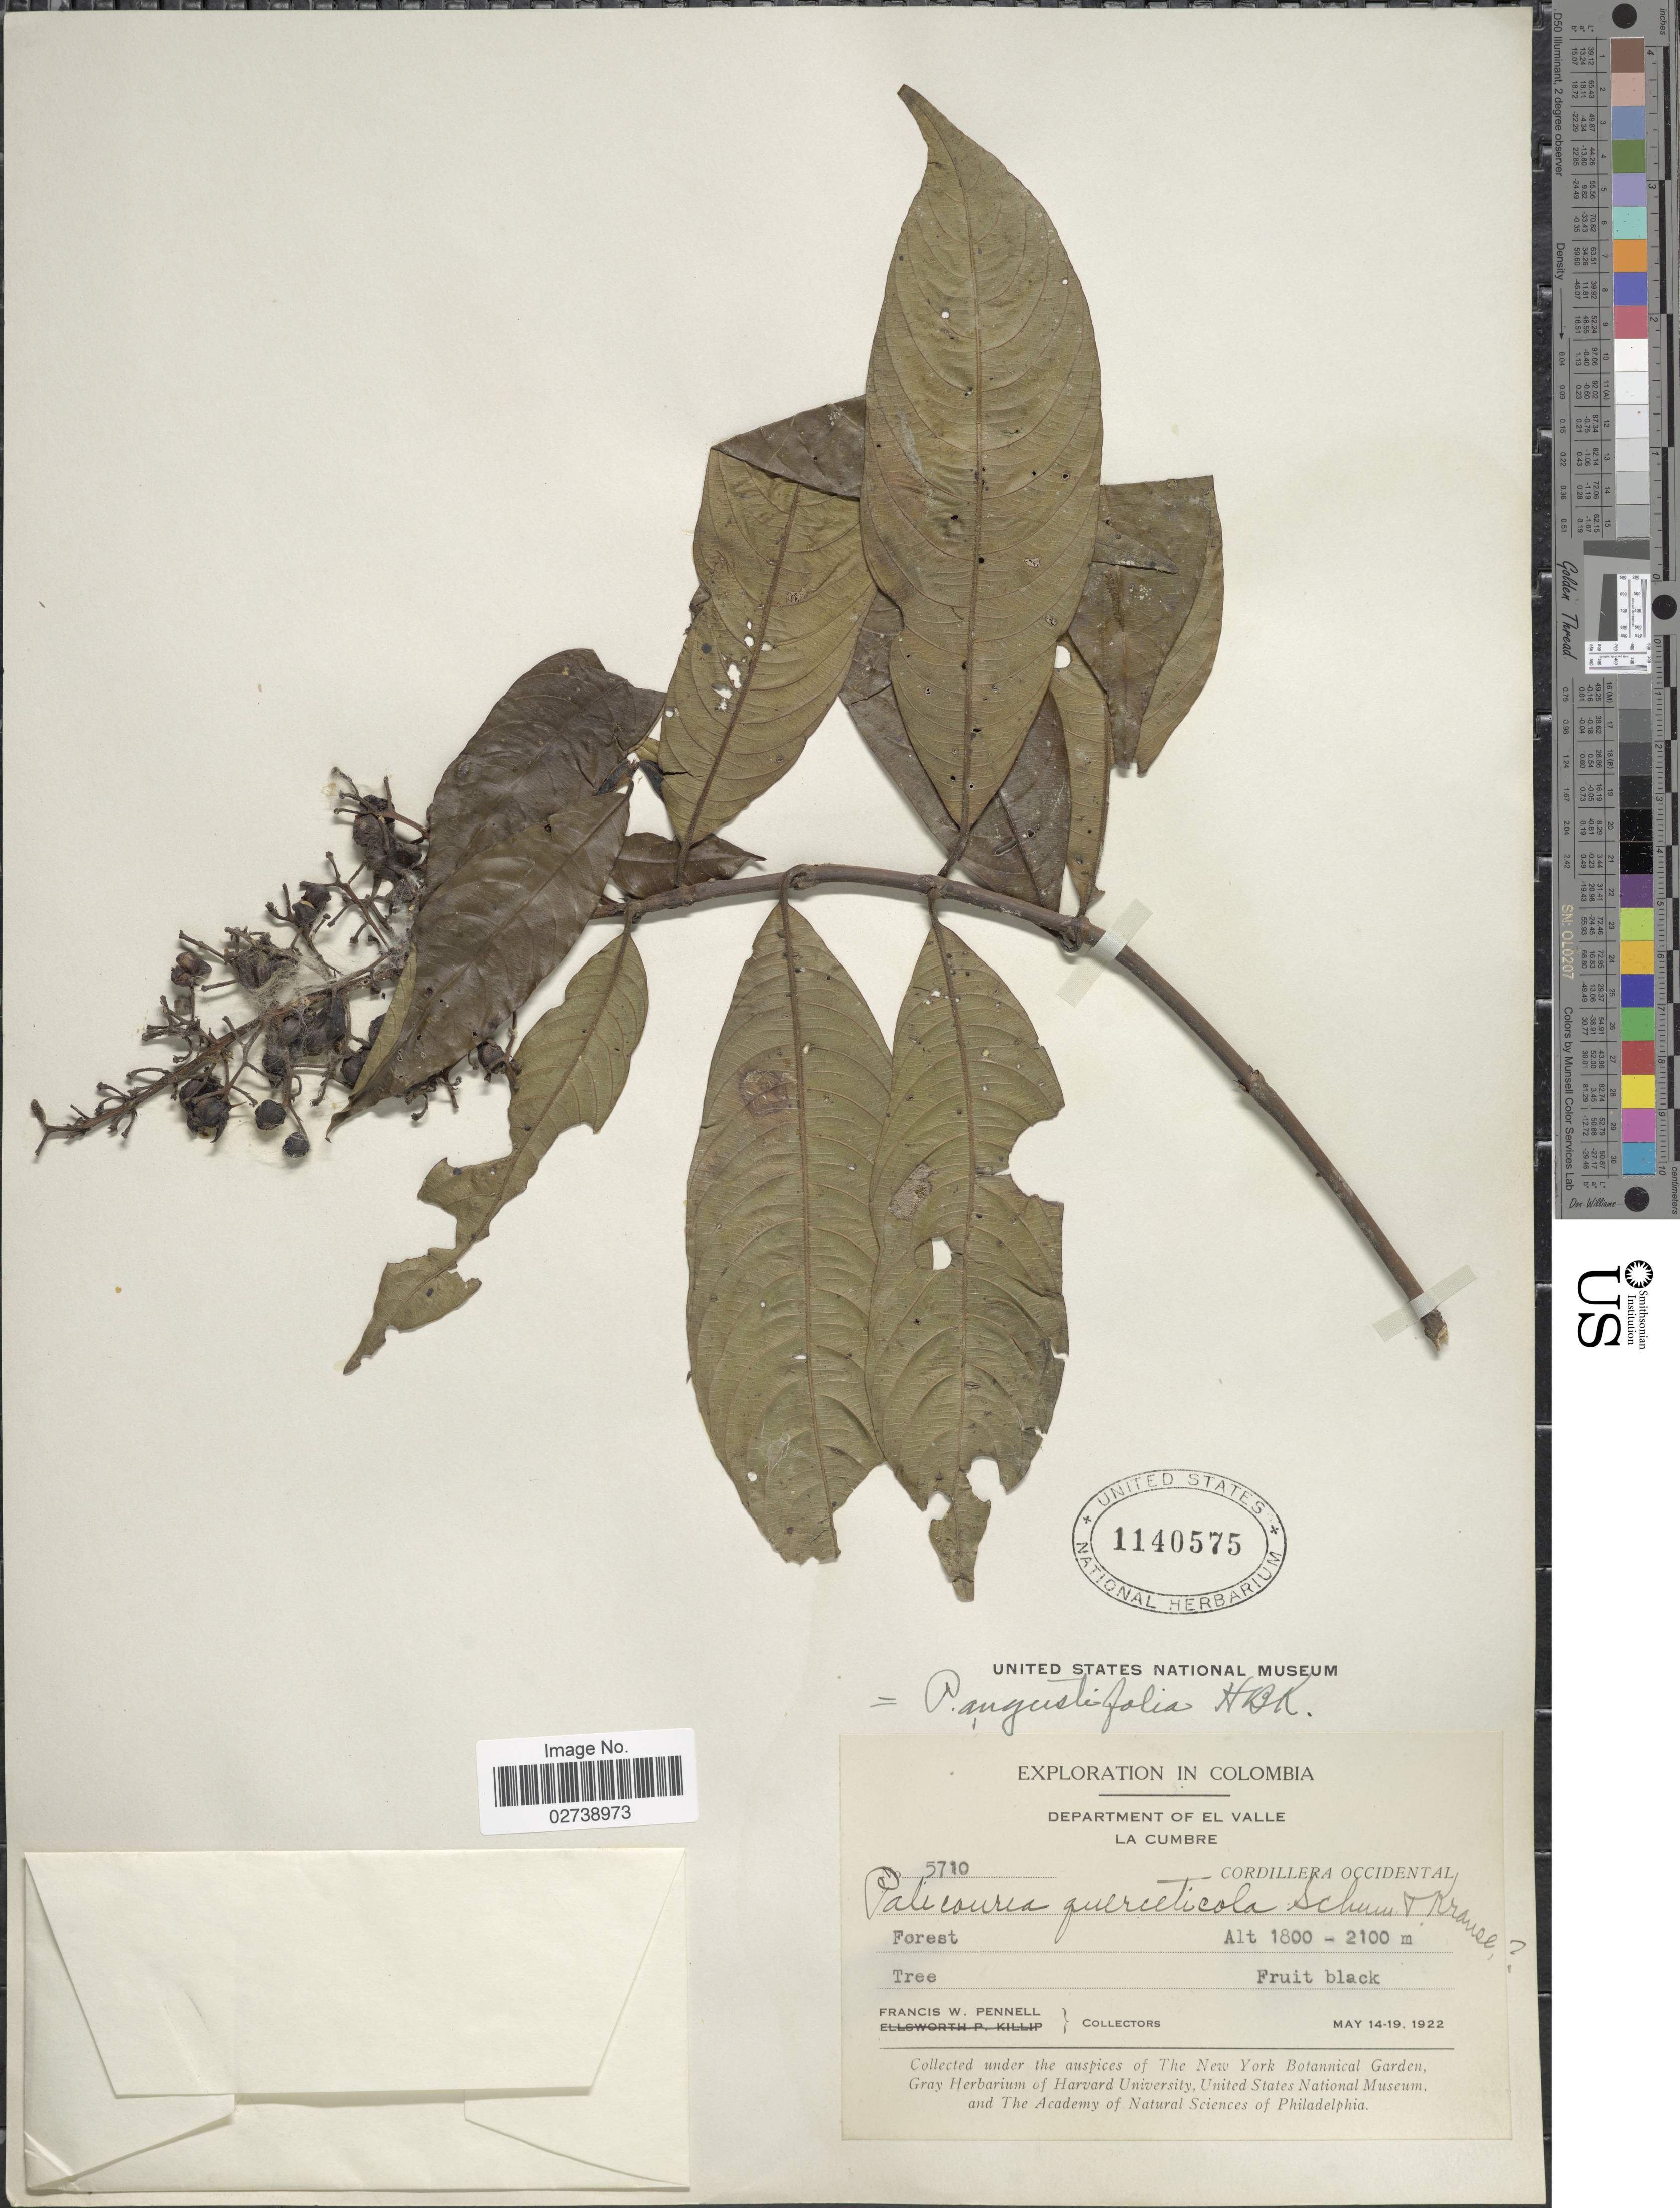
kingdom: Plantae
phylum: Tracheophyta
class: Magnoliopsida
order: Gentianales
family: Rubiaceae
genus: Palicourea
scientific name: Palicourea angustifolia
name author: Kunth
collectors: F. W. Pennell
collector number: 5710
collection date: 1922-05-14/1922-05-19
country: Colombia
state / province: Valle del Cauca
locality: Department of El Valle, La Cumbre, Cordillera Occidental.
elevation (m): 1800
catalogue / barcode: US 1140575